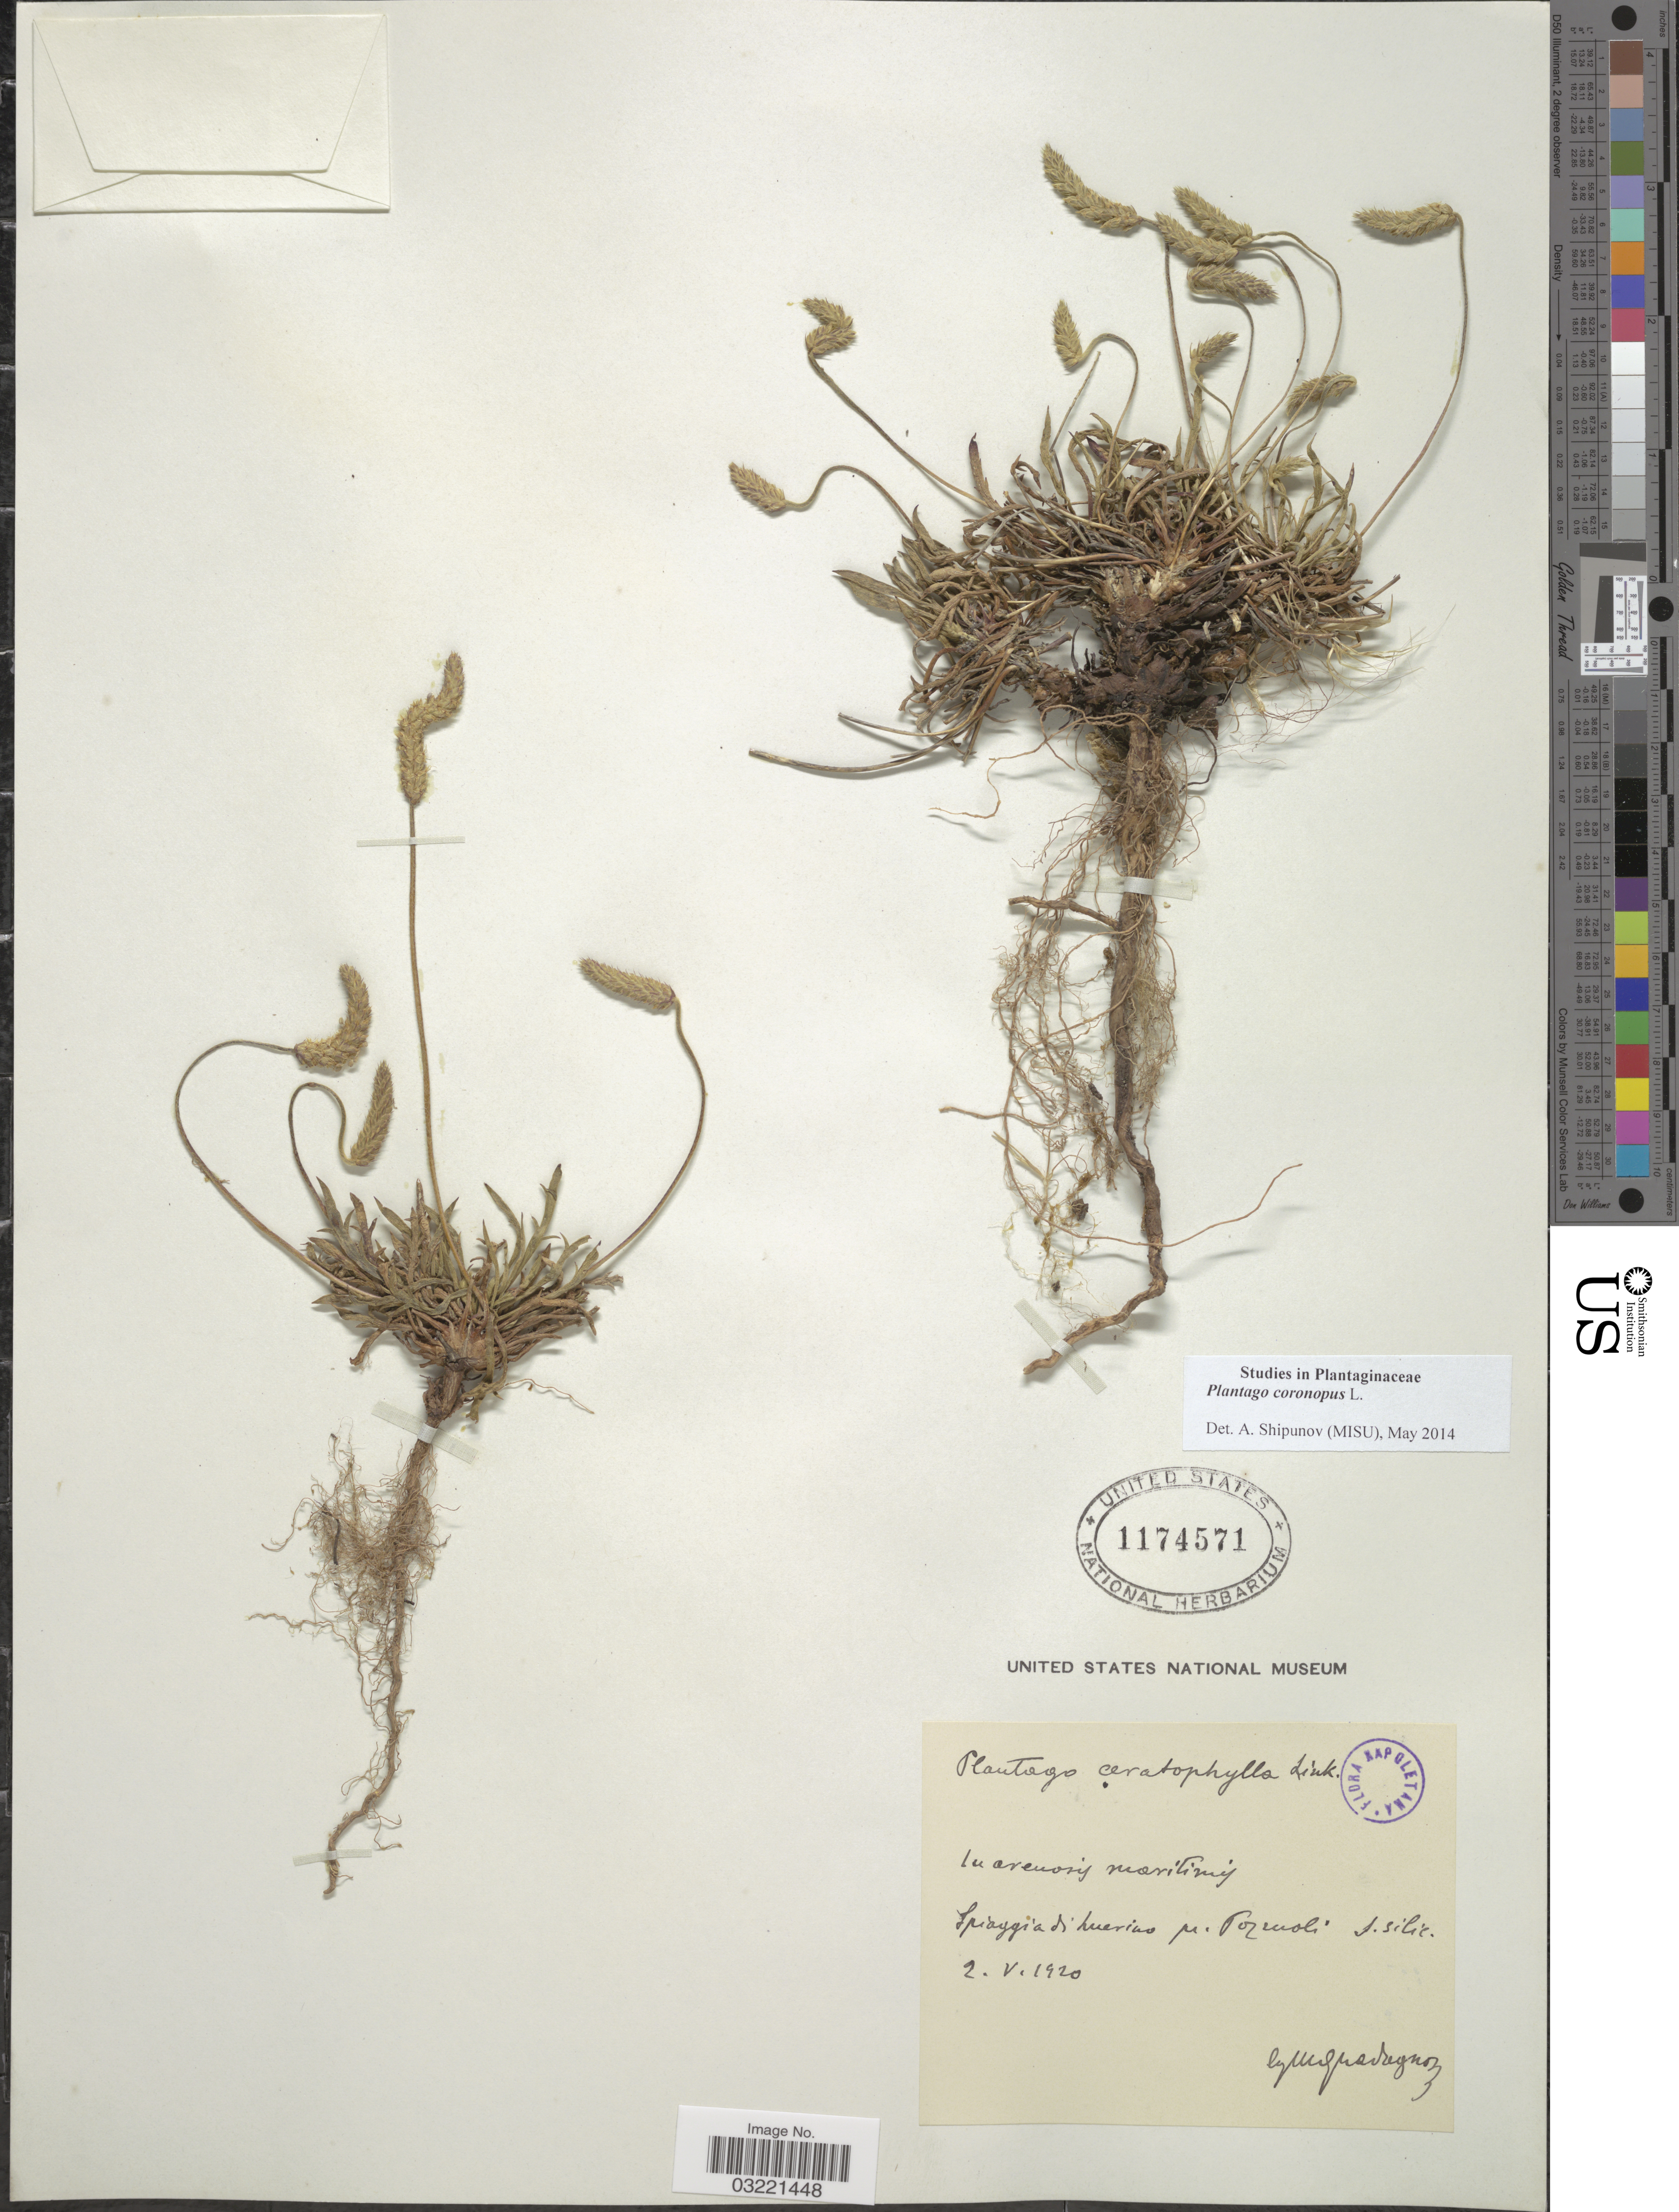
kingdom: Plantae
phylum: Tracheophyta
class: Magnoliopsida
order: Lamiales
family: Plantaginaceae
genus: Plantago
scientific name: Plantago coronopus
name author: L.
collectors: G. Guadagno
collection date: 1920-05-02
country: Italy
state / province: Campania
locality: In arenosis maritimis, spiaggia di Lucrino pr. Pozzuoli, S. silic.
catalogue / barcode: US 1174571